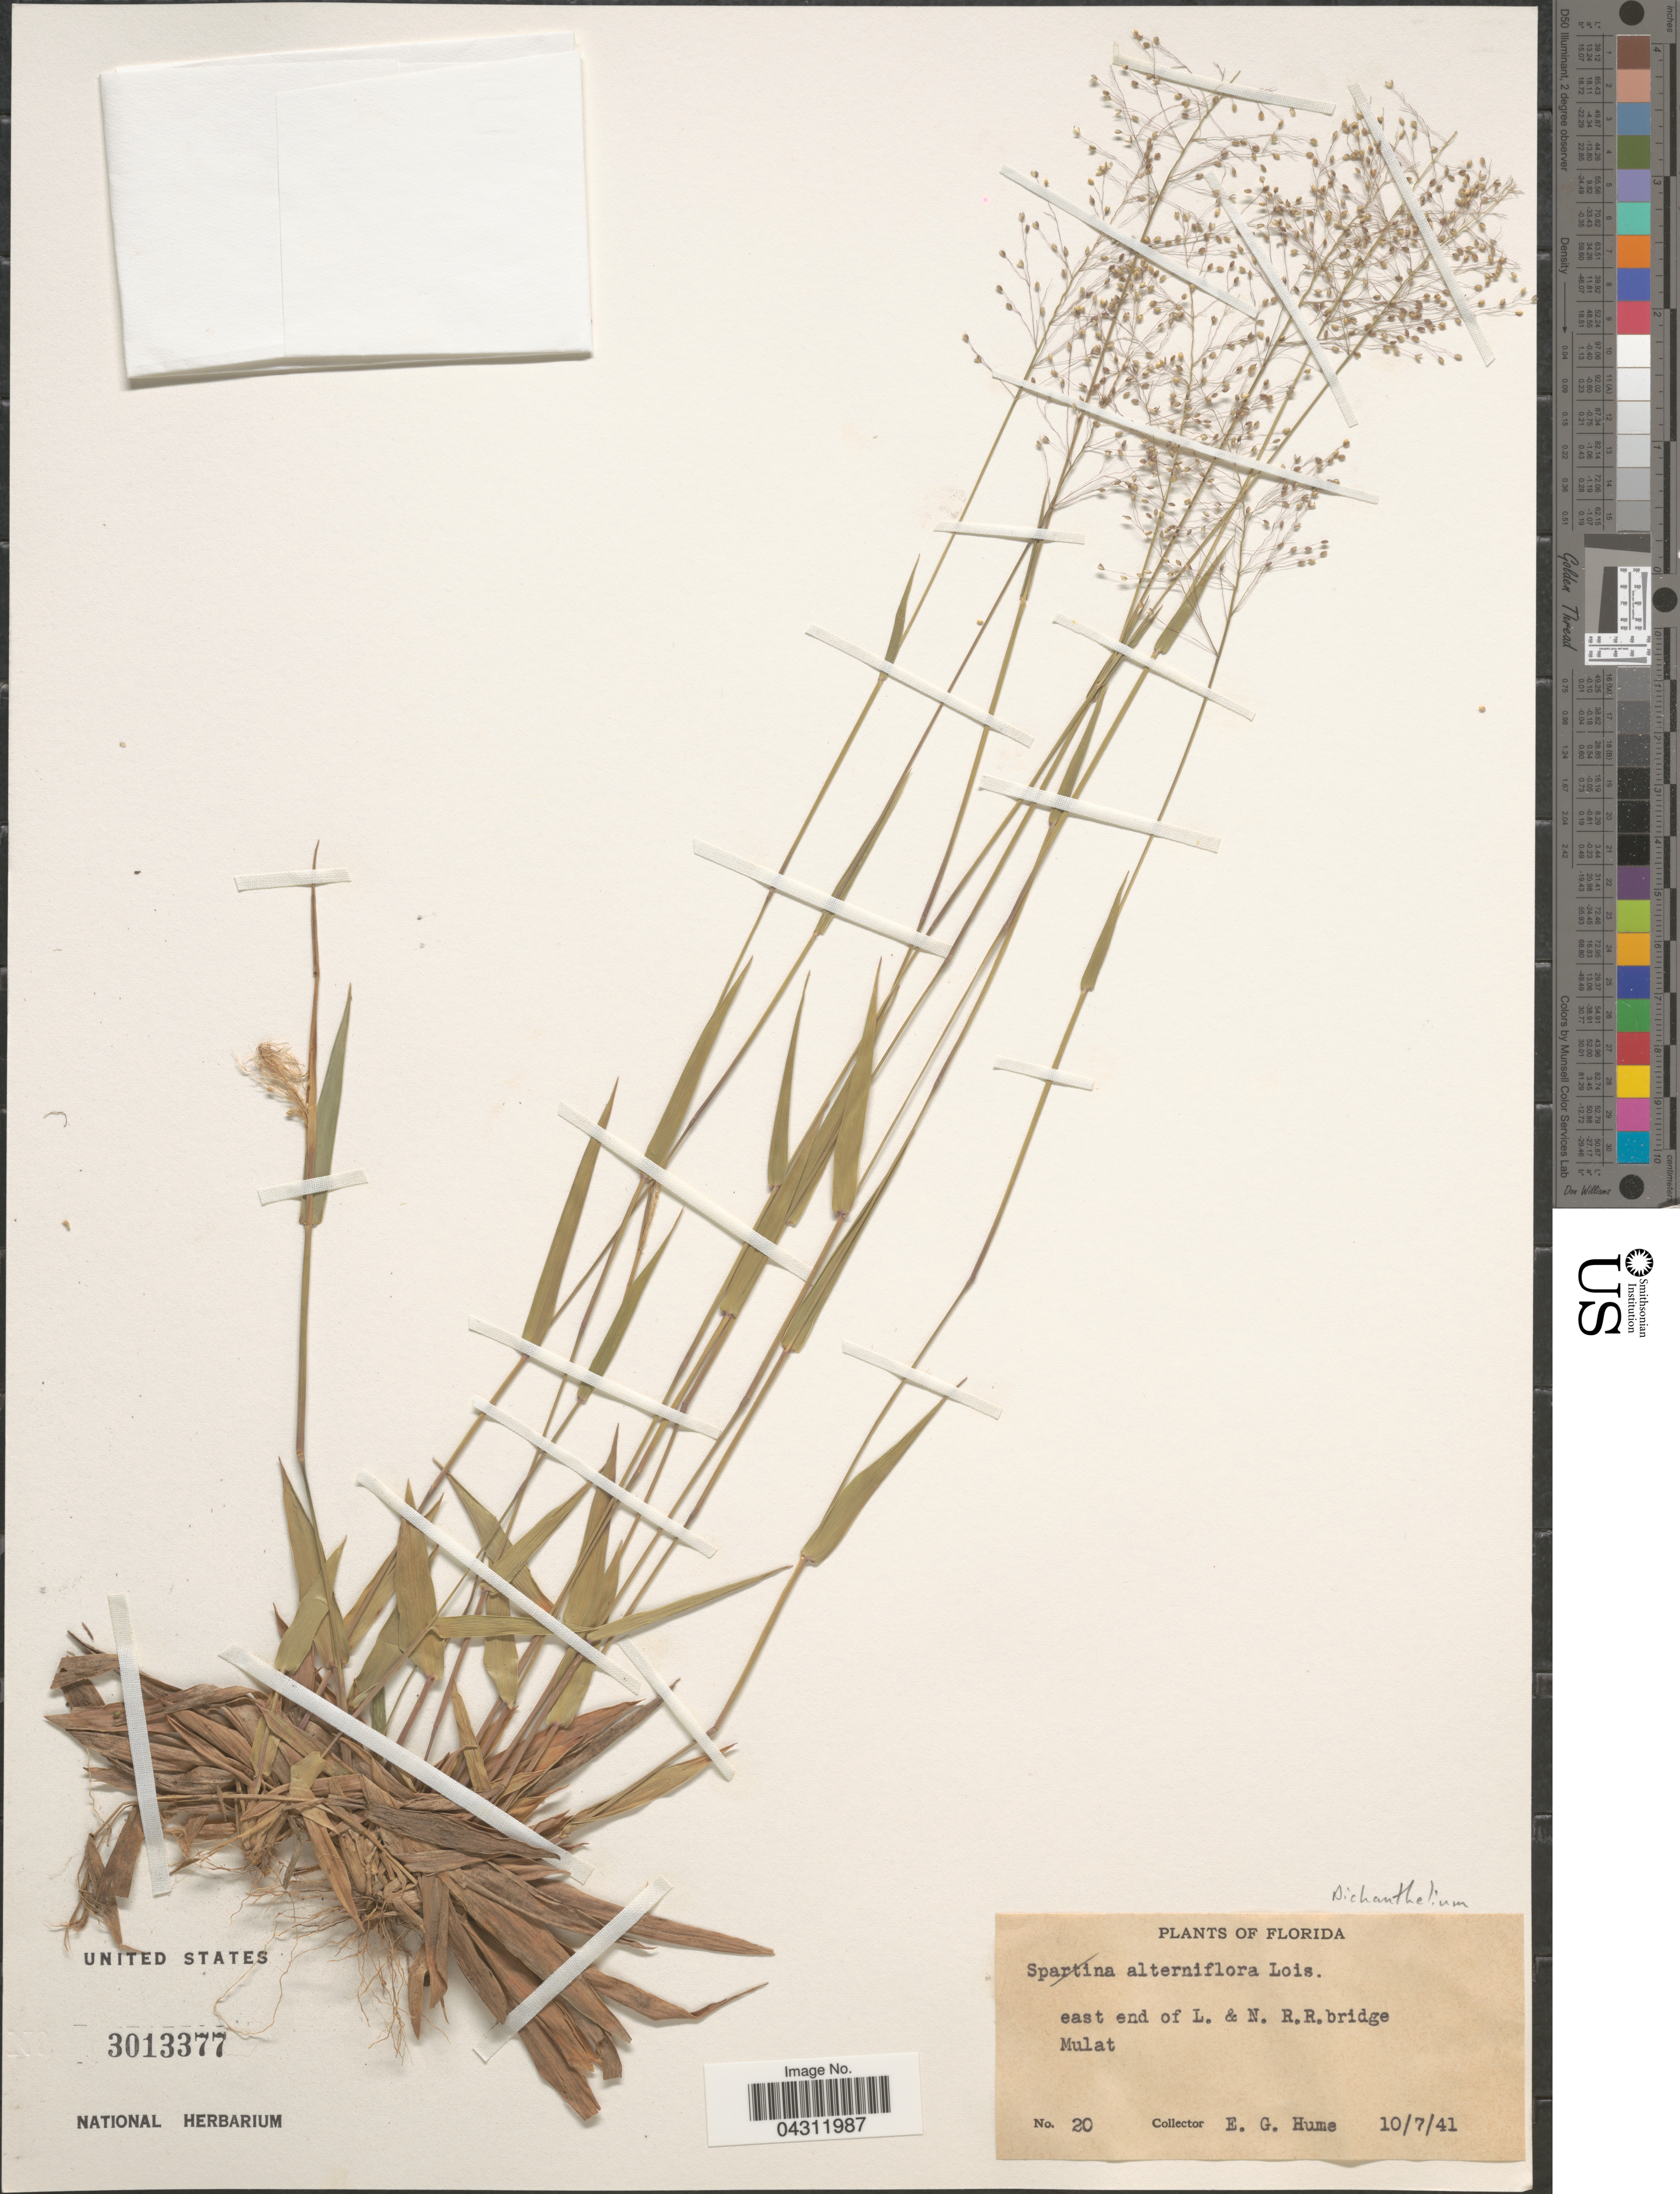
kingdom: Plantae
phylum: Tracheophyta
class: Liliopsida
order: Poales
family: Poaceae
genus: Panicum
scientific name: Panicum sp.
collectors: E. Hume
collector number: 20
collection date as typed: Transcribed d/m/y: 7/10/41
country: United States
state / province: Florida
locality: East end of L. & N. R.R. bridge Mulat.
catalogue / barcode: US 3013377